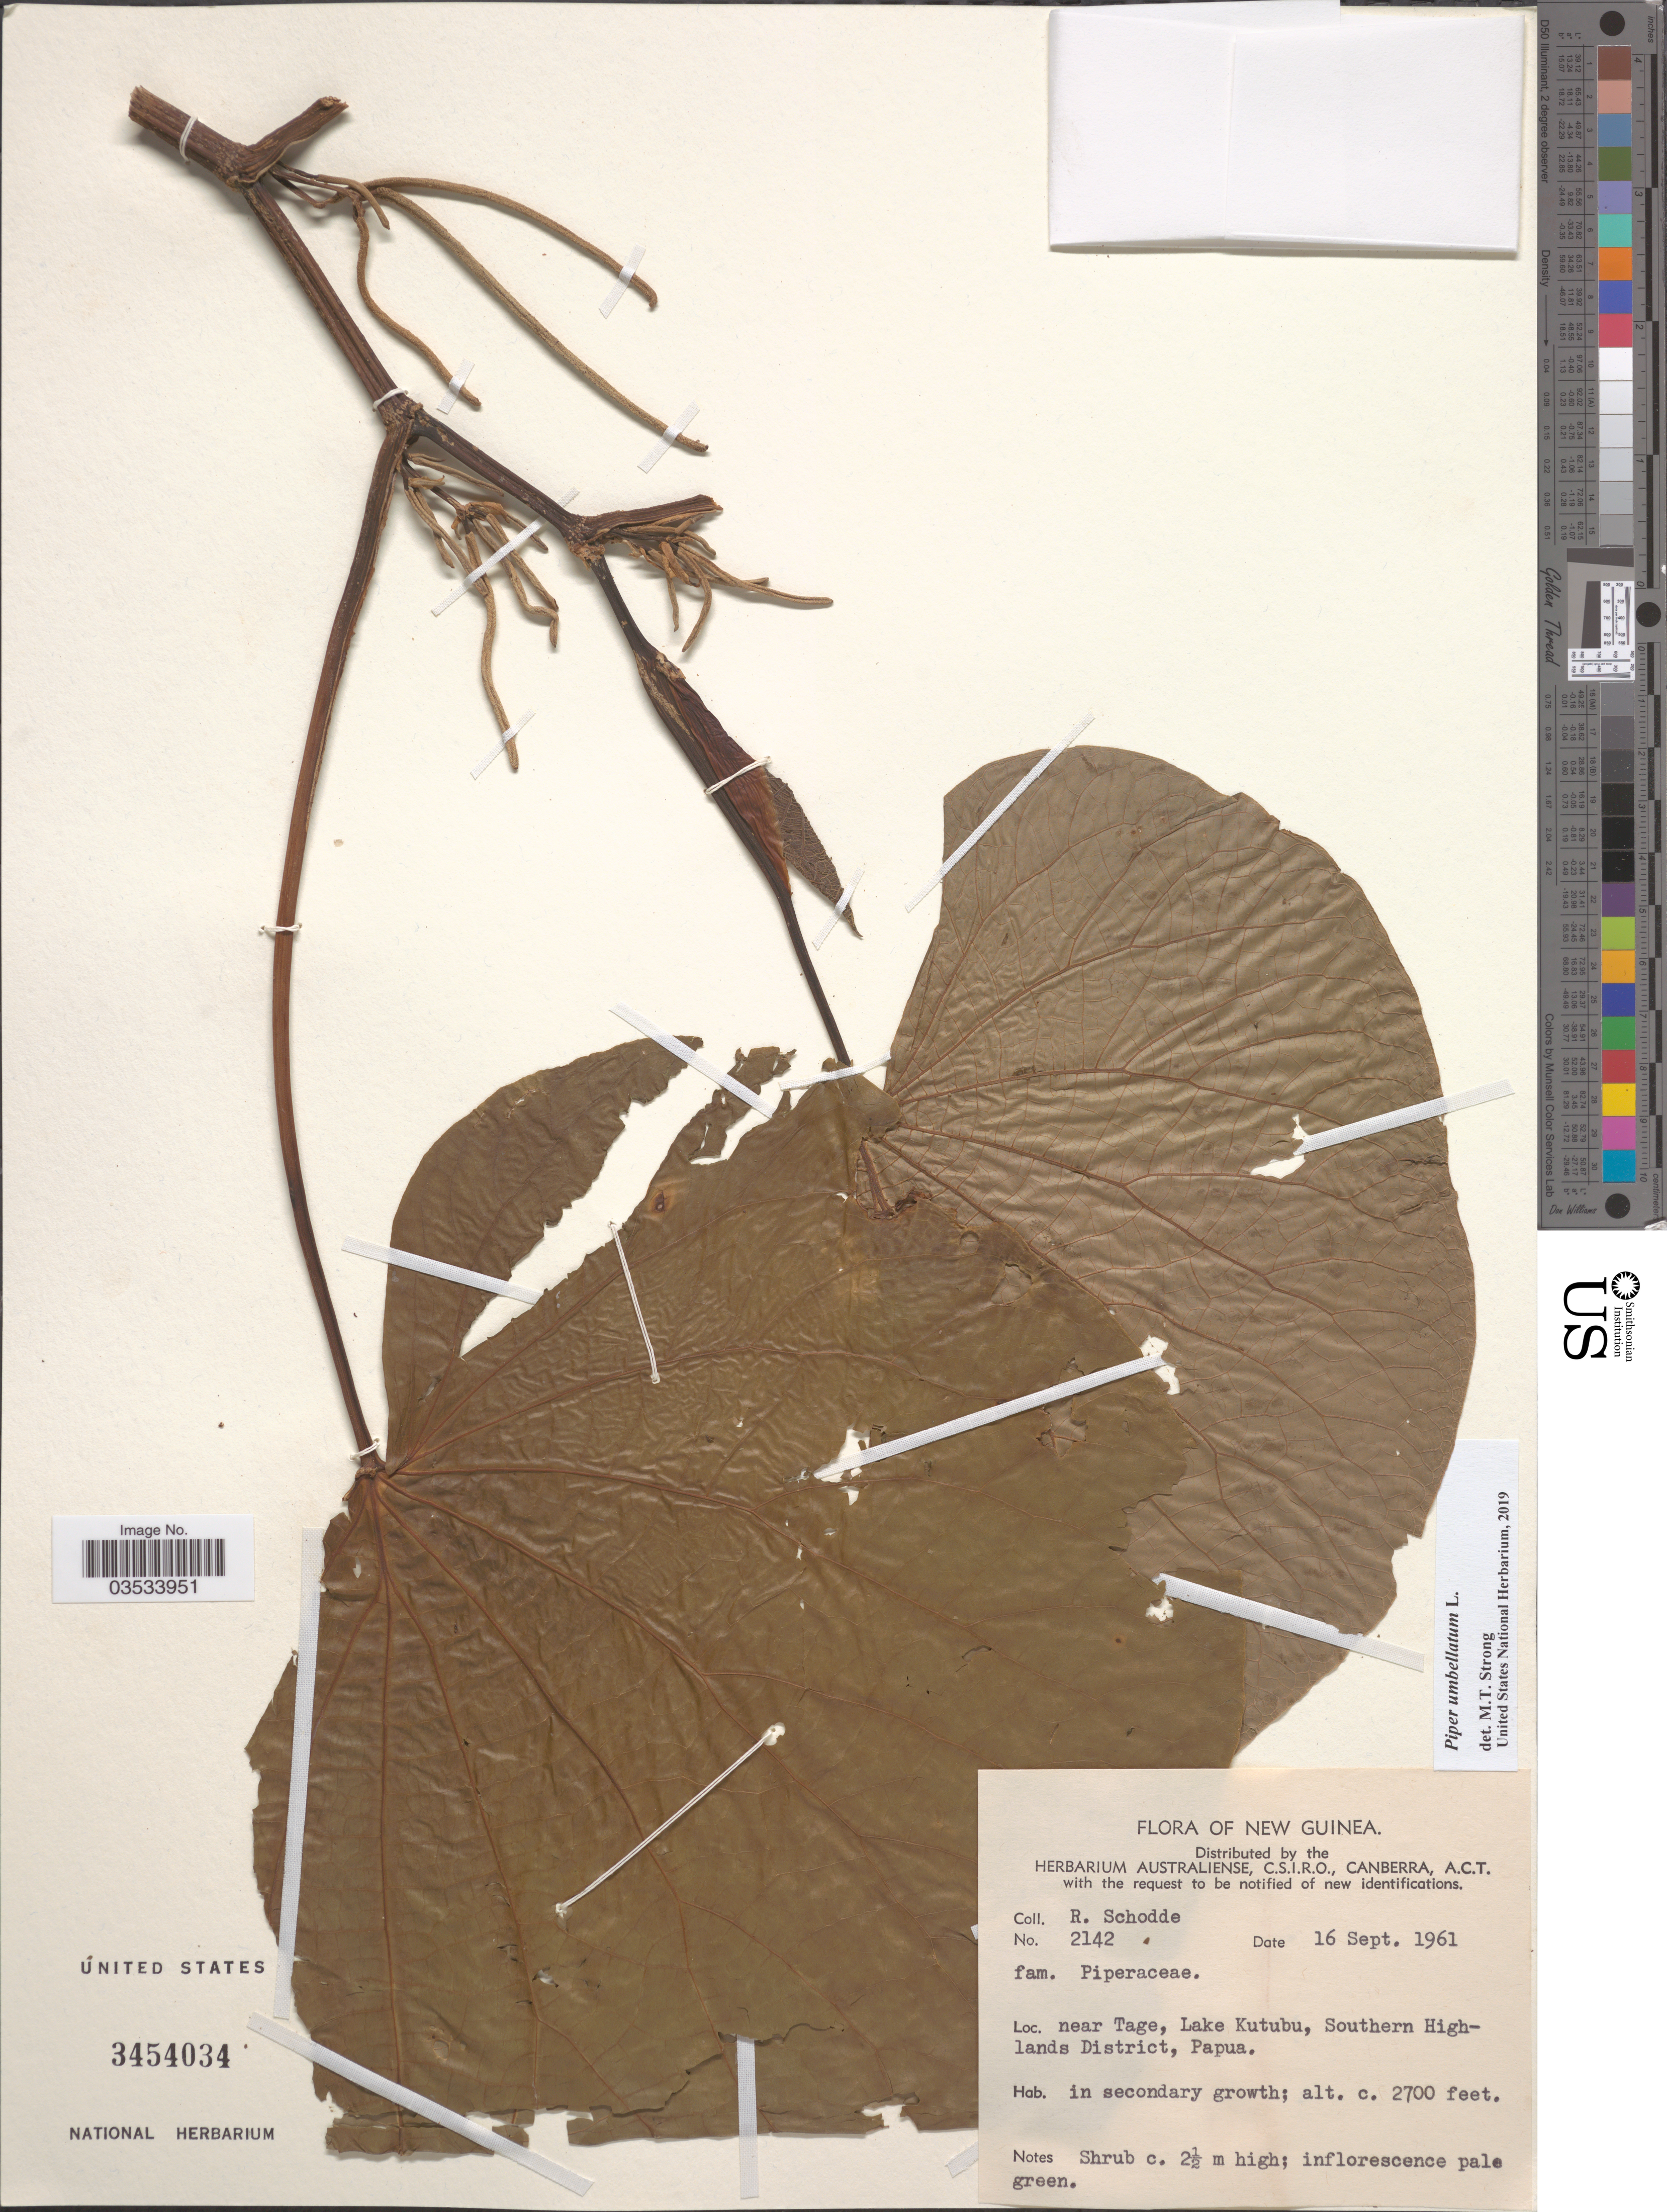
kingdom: Plantae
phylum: Tracheophyta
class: Magnoliopsida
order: Piperales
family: Piperaceae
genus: Piper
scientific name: Piper umbellatum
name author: L.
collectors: R. Schodde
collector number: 2142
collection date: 1961-09-16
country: Papua New Guinea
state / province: Southern Highlands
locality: New Guinea. Near Tage, Lake Kutubu, Southern Highlands District, Papua.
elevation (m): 823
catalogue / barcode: US 3454034